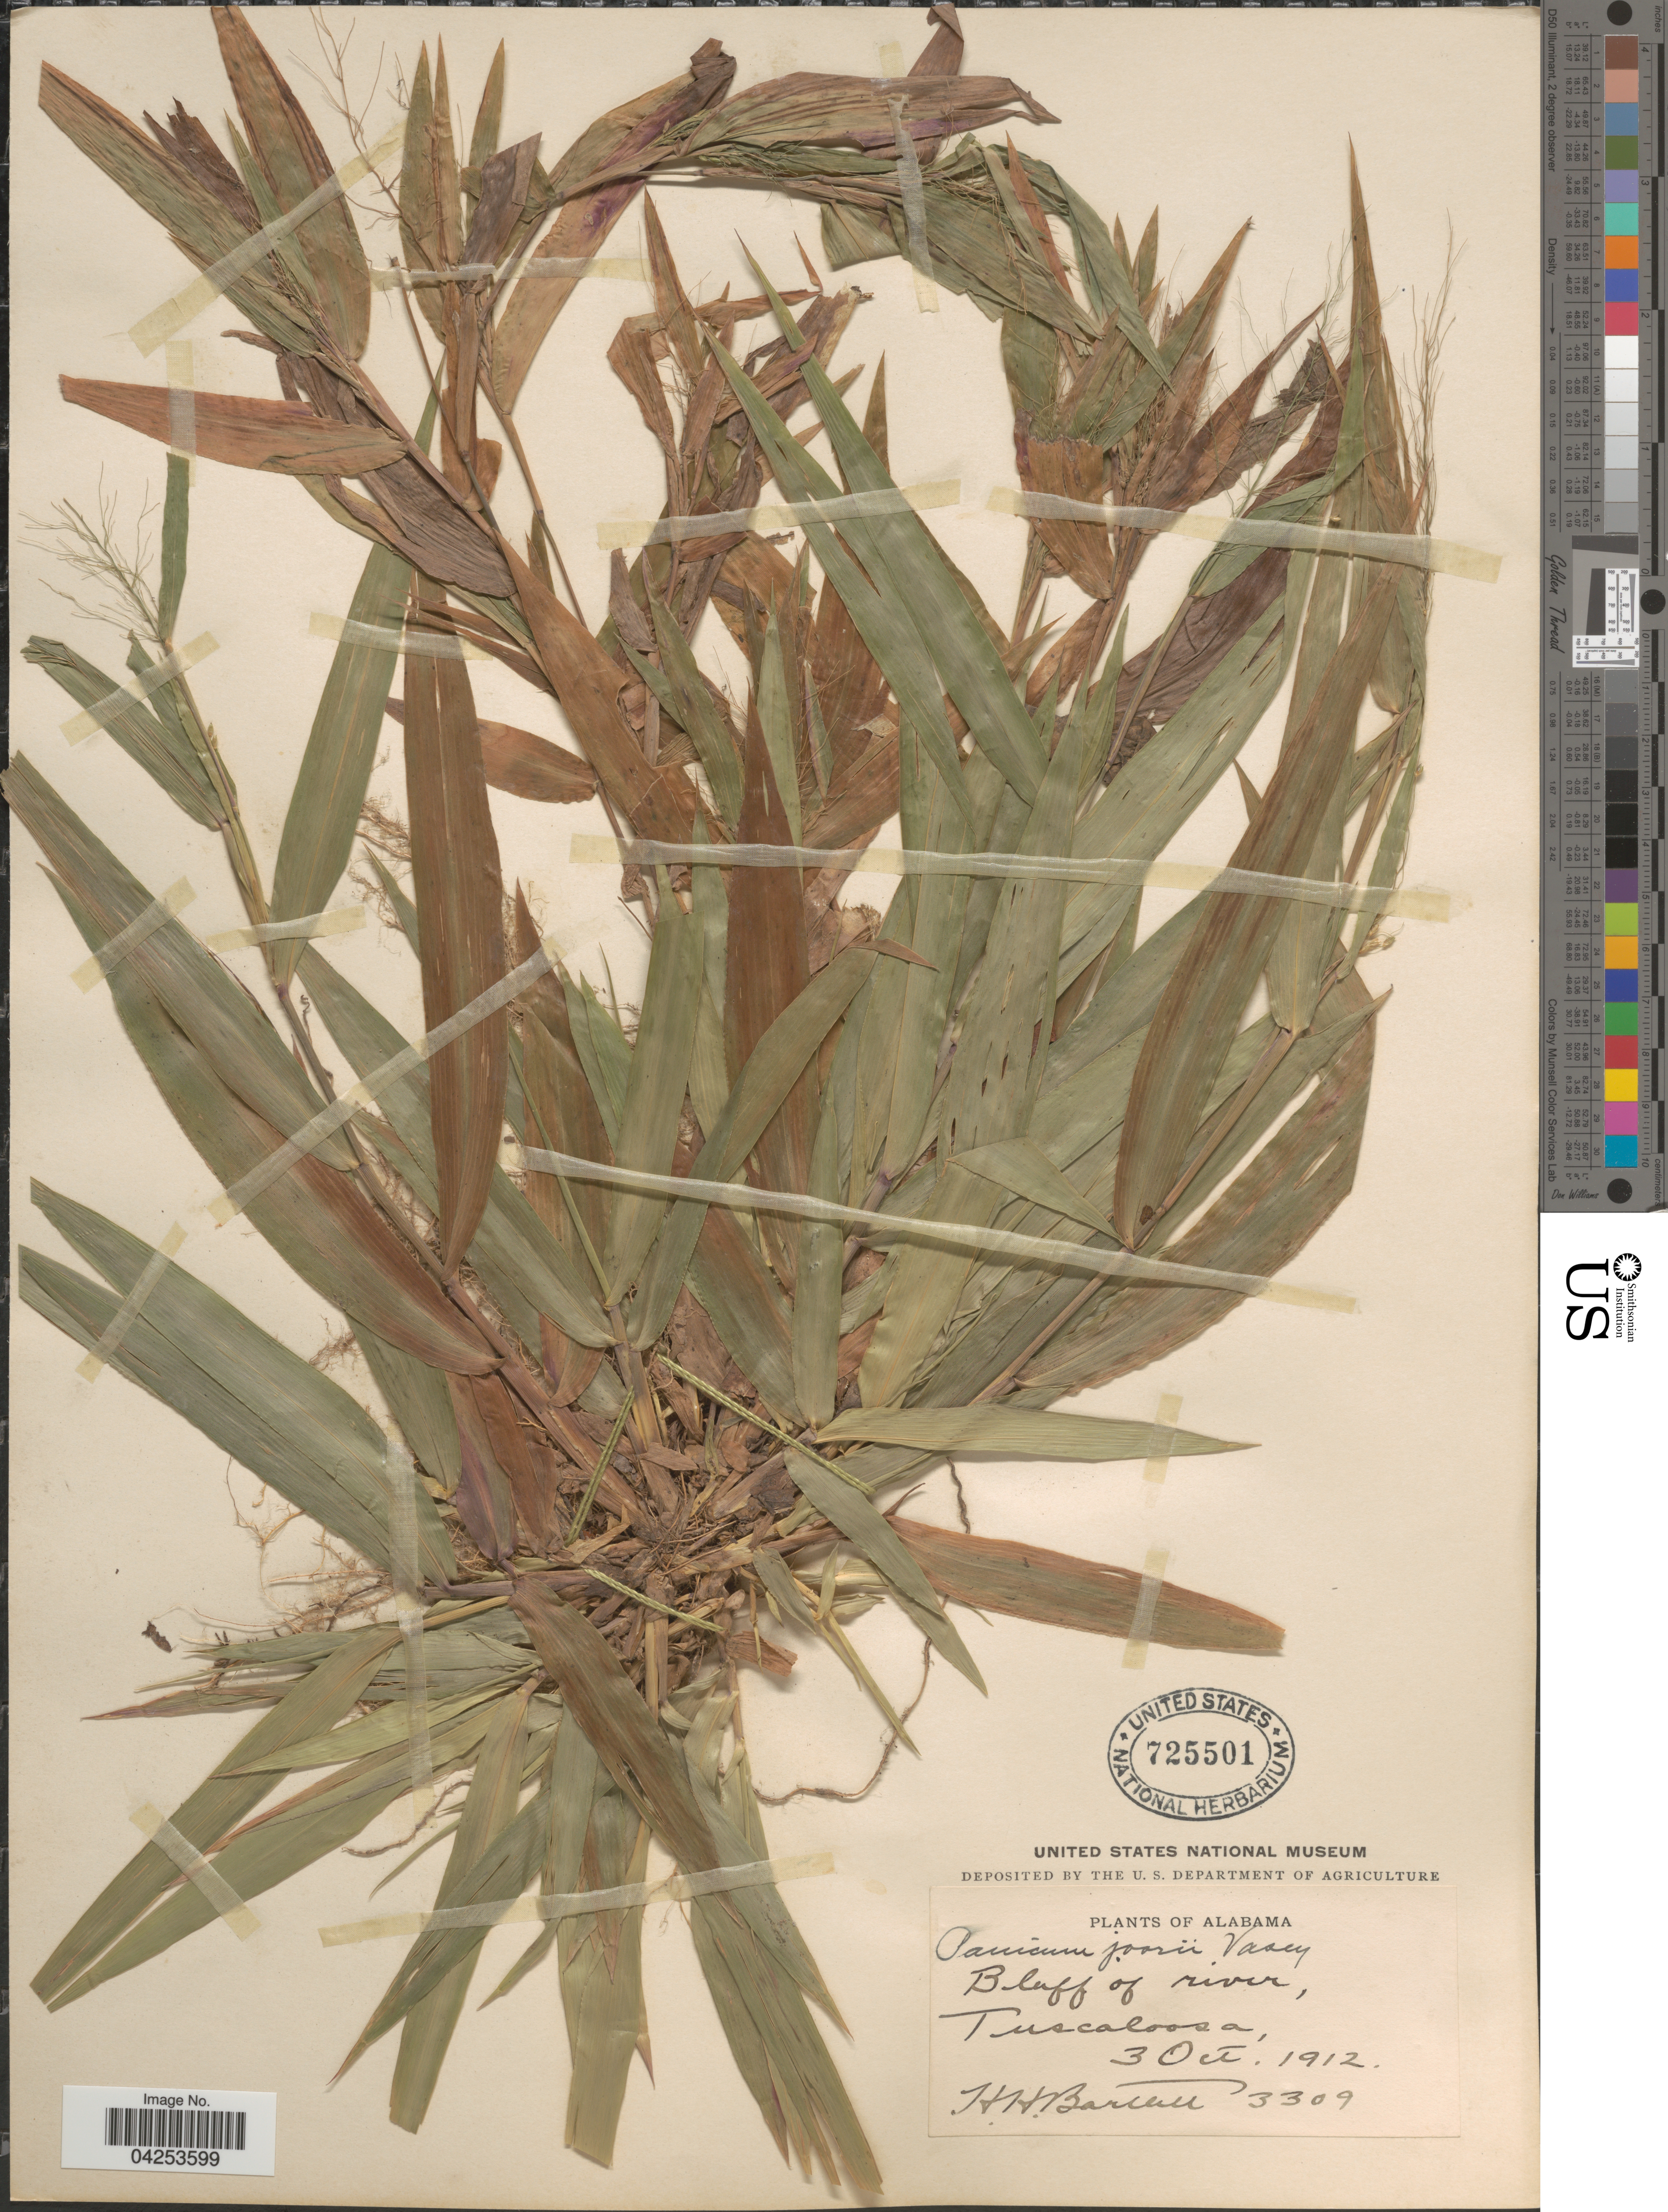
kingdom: Plantae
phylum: Tracheophyta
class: Liliopsida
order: Poales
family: Poaceae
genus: Dichanthelium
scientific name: Dichanthelium commutatum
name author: (Schult.) Gould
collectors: H. H. Bartlett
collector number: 3309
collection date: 1912-10-03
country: United States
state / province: Alabama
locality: Bluff of river, Tuscaloosa.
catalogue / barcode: US 725501